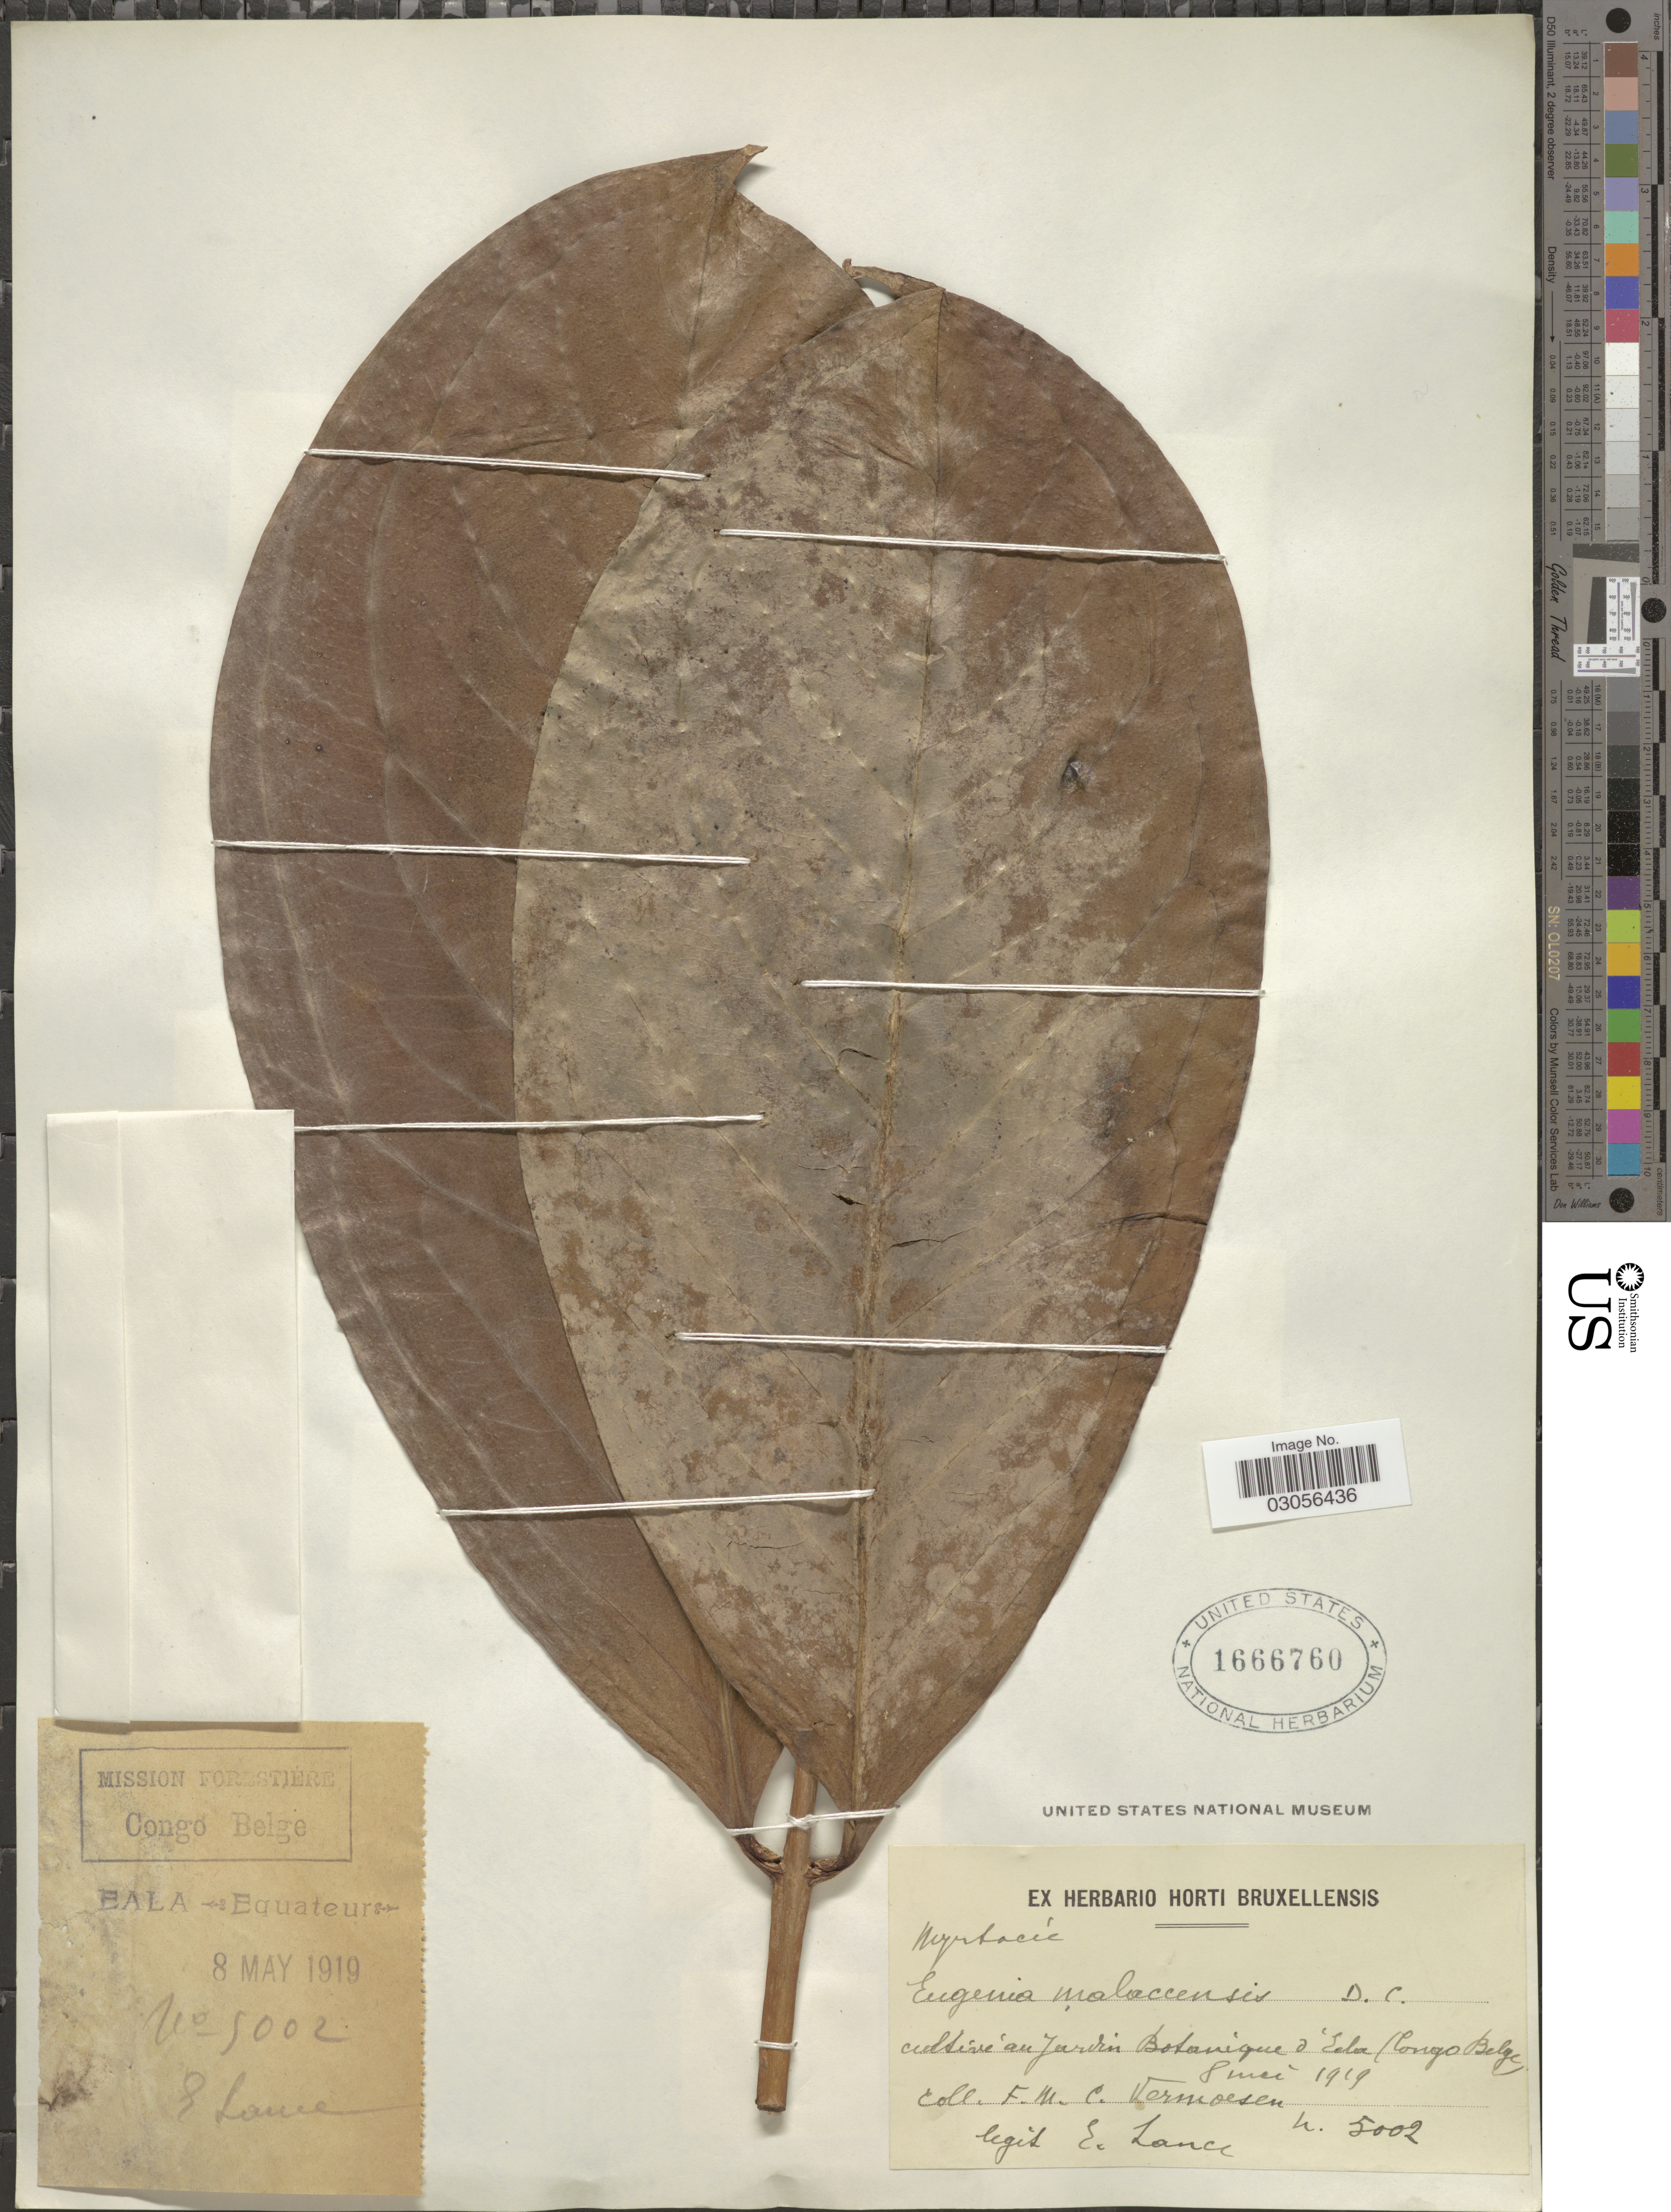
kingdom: Plantae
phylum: Tracheophyta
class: Magnoliopsida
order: Myrtales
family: Myrtaceae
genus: Syzygium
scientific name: Syzygium malaccense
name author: (L.) Merr. & L.M. Perry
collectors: C. Vermoesen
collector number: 5002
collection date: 1919-05-08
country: Congo, Democratic Republic of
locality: Cultive au Jardin Botanique d'Ela (Congo Belge).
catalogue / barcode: US 1666760